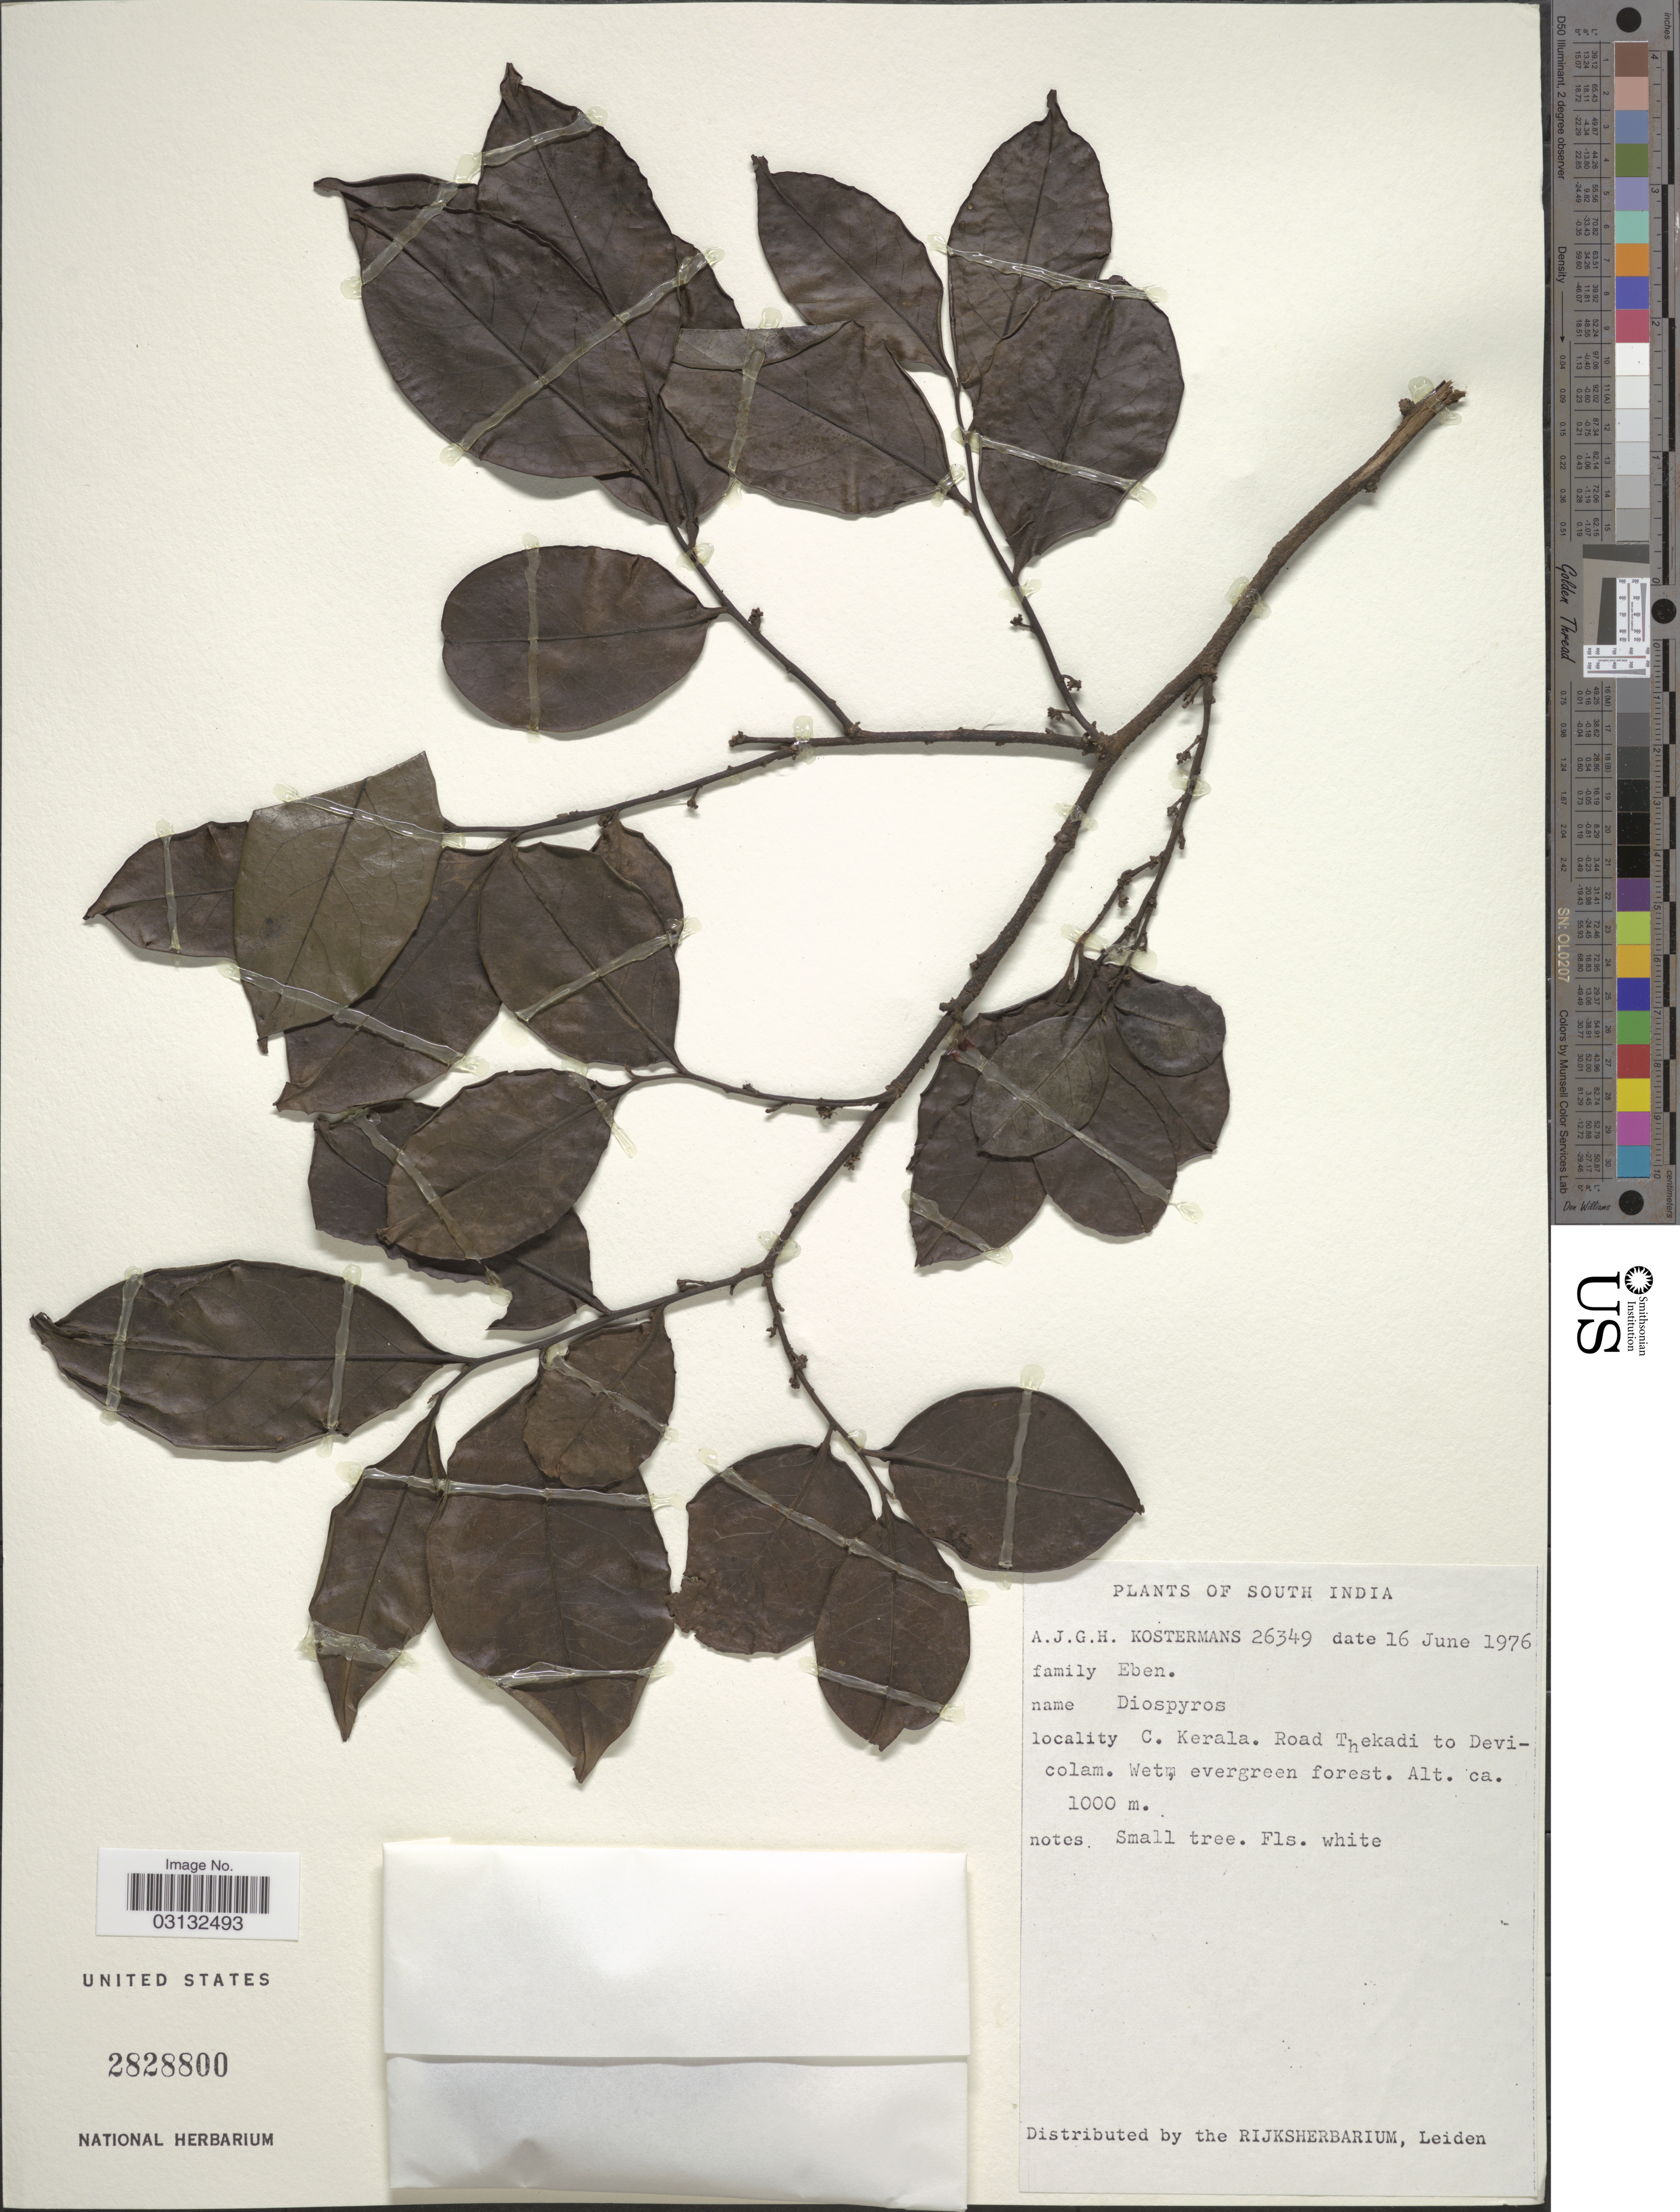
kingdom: Plantae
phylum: Tracheophyta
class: Magnoliopsida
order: Ericales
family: Ebenaceae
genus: Diospyros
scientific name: Diospyros sp.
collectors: A. J. G. Kostermans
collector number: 26349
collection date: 1976-06-16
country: India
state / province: Kerala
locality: South India. C. Kerala. Road Thekadi to Devicolam.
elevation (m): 1000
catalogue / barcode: US 2828800